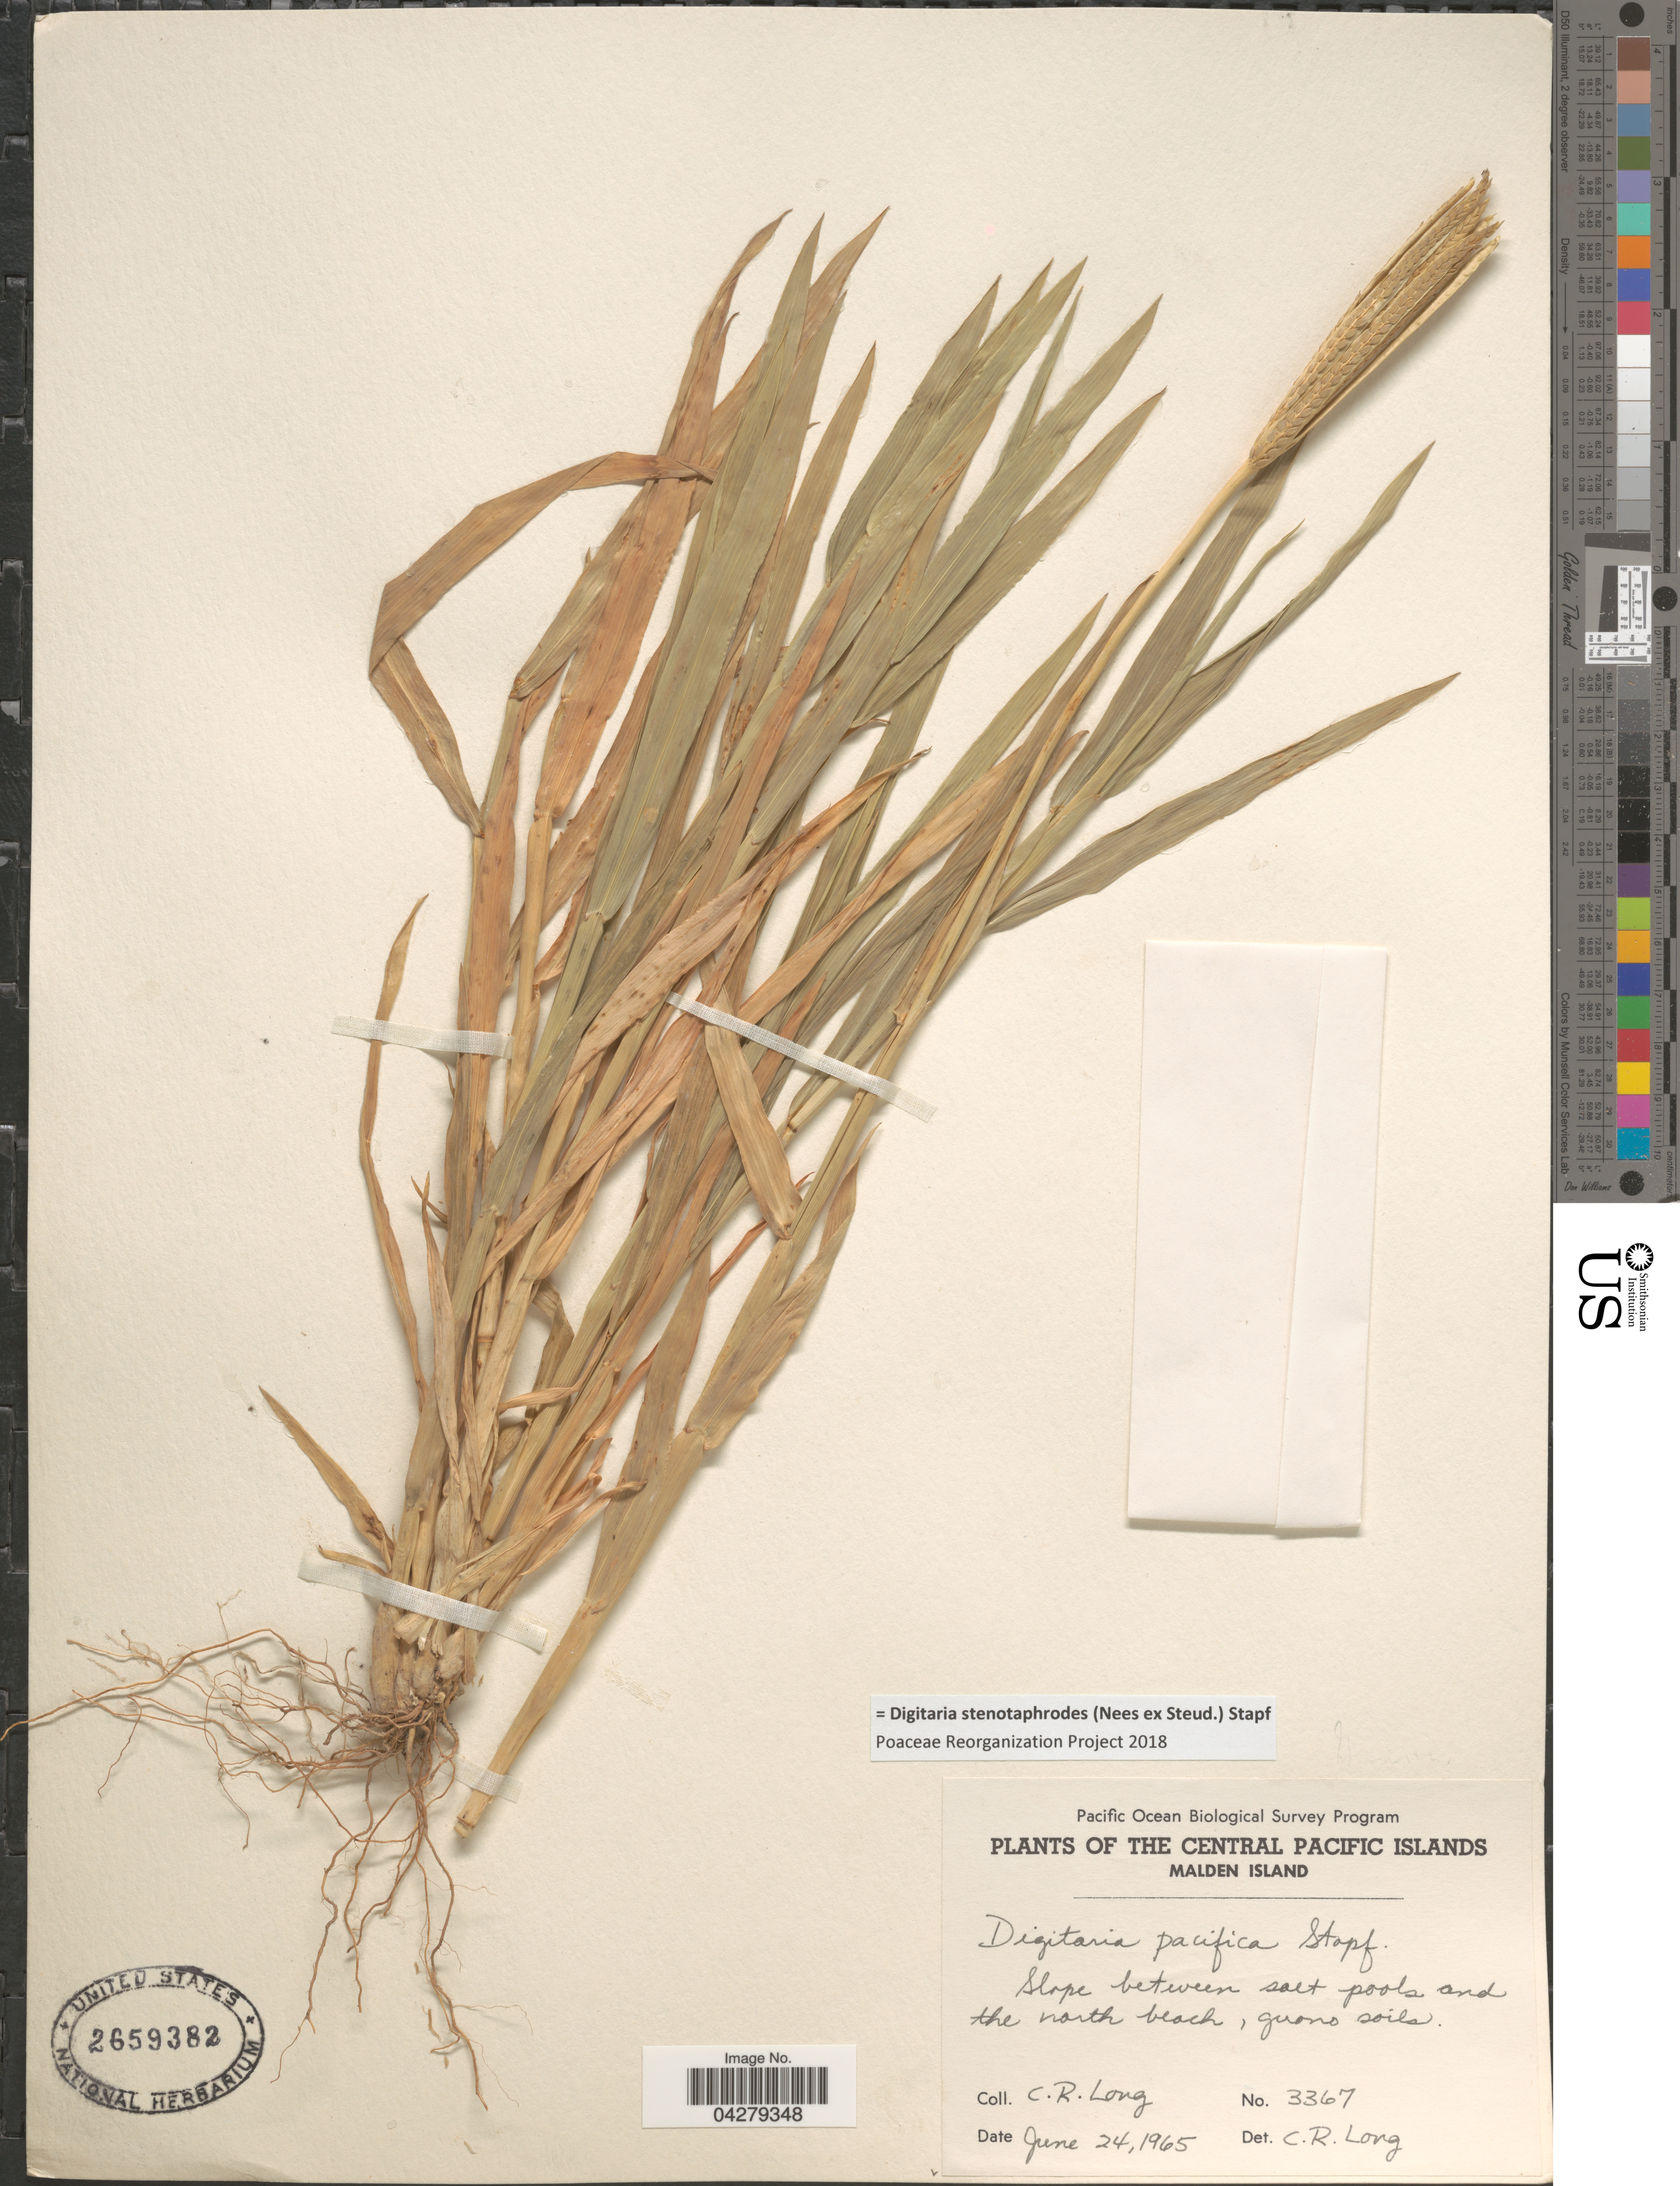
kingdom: Plantae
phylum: Tracheophyta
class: Liliopsida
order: Poales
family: Poaceae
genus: Digitaria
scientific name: Digitaria stenotaphrodes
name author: (Steud.) Stapf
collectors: C. R. Long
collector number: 3367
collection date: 1965-06-24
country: Kiribati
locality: Pacific Ocean Biological Survey Program. The Central Pacific Islands. Malden Island. Slope between salt pools and the north beach.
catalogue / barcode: US 2659382